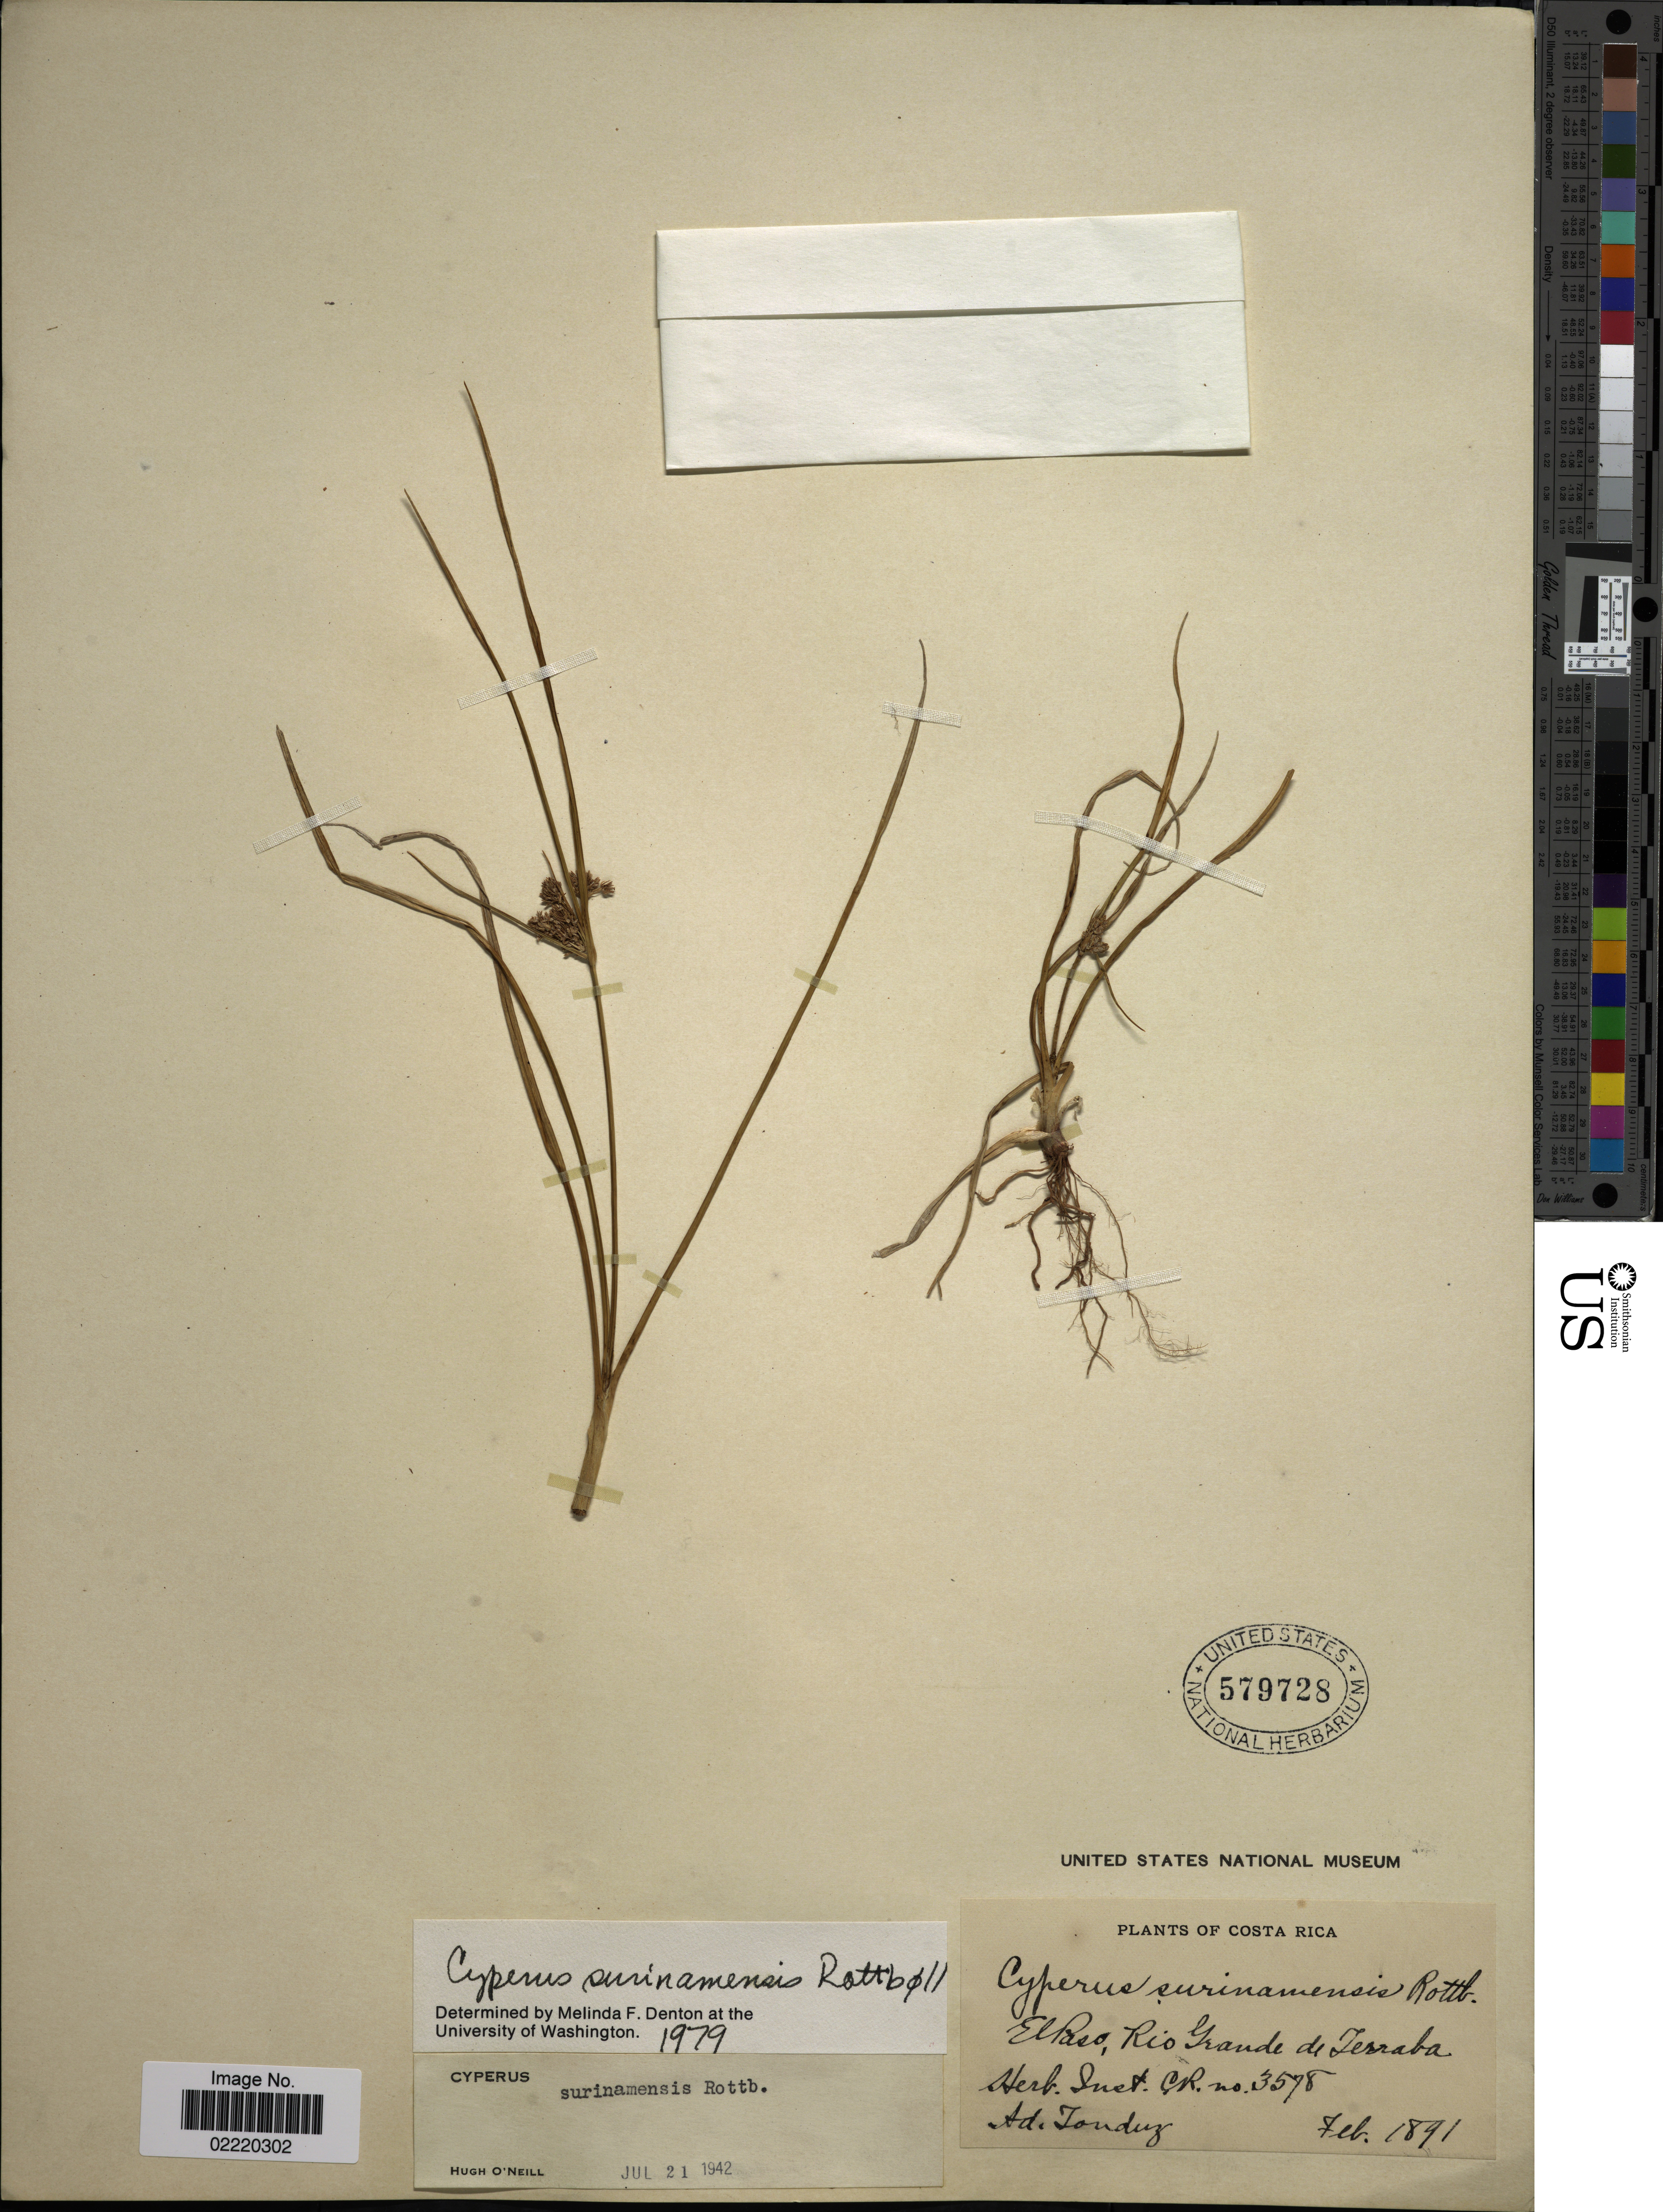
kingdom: Plantae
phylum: Tracheophyta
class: Liliopsida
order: Poales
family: Cyperaceae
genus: Cyperus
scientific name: Cyperus surinamensis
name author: Rottb.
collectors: A. Tonduz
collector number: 3578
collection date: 1891-02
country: Costa Rica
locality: El Paso, Rio Grande de Terraba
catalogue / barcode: US 579728